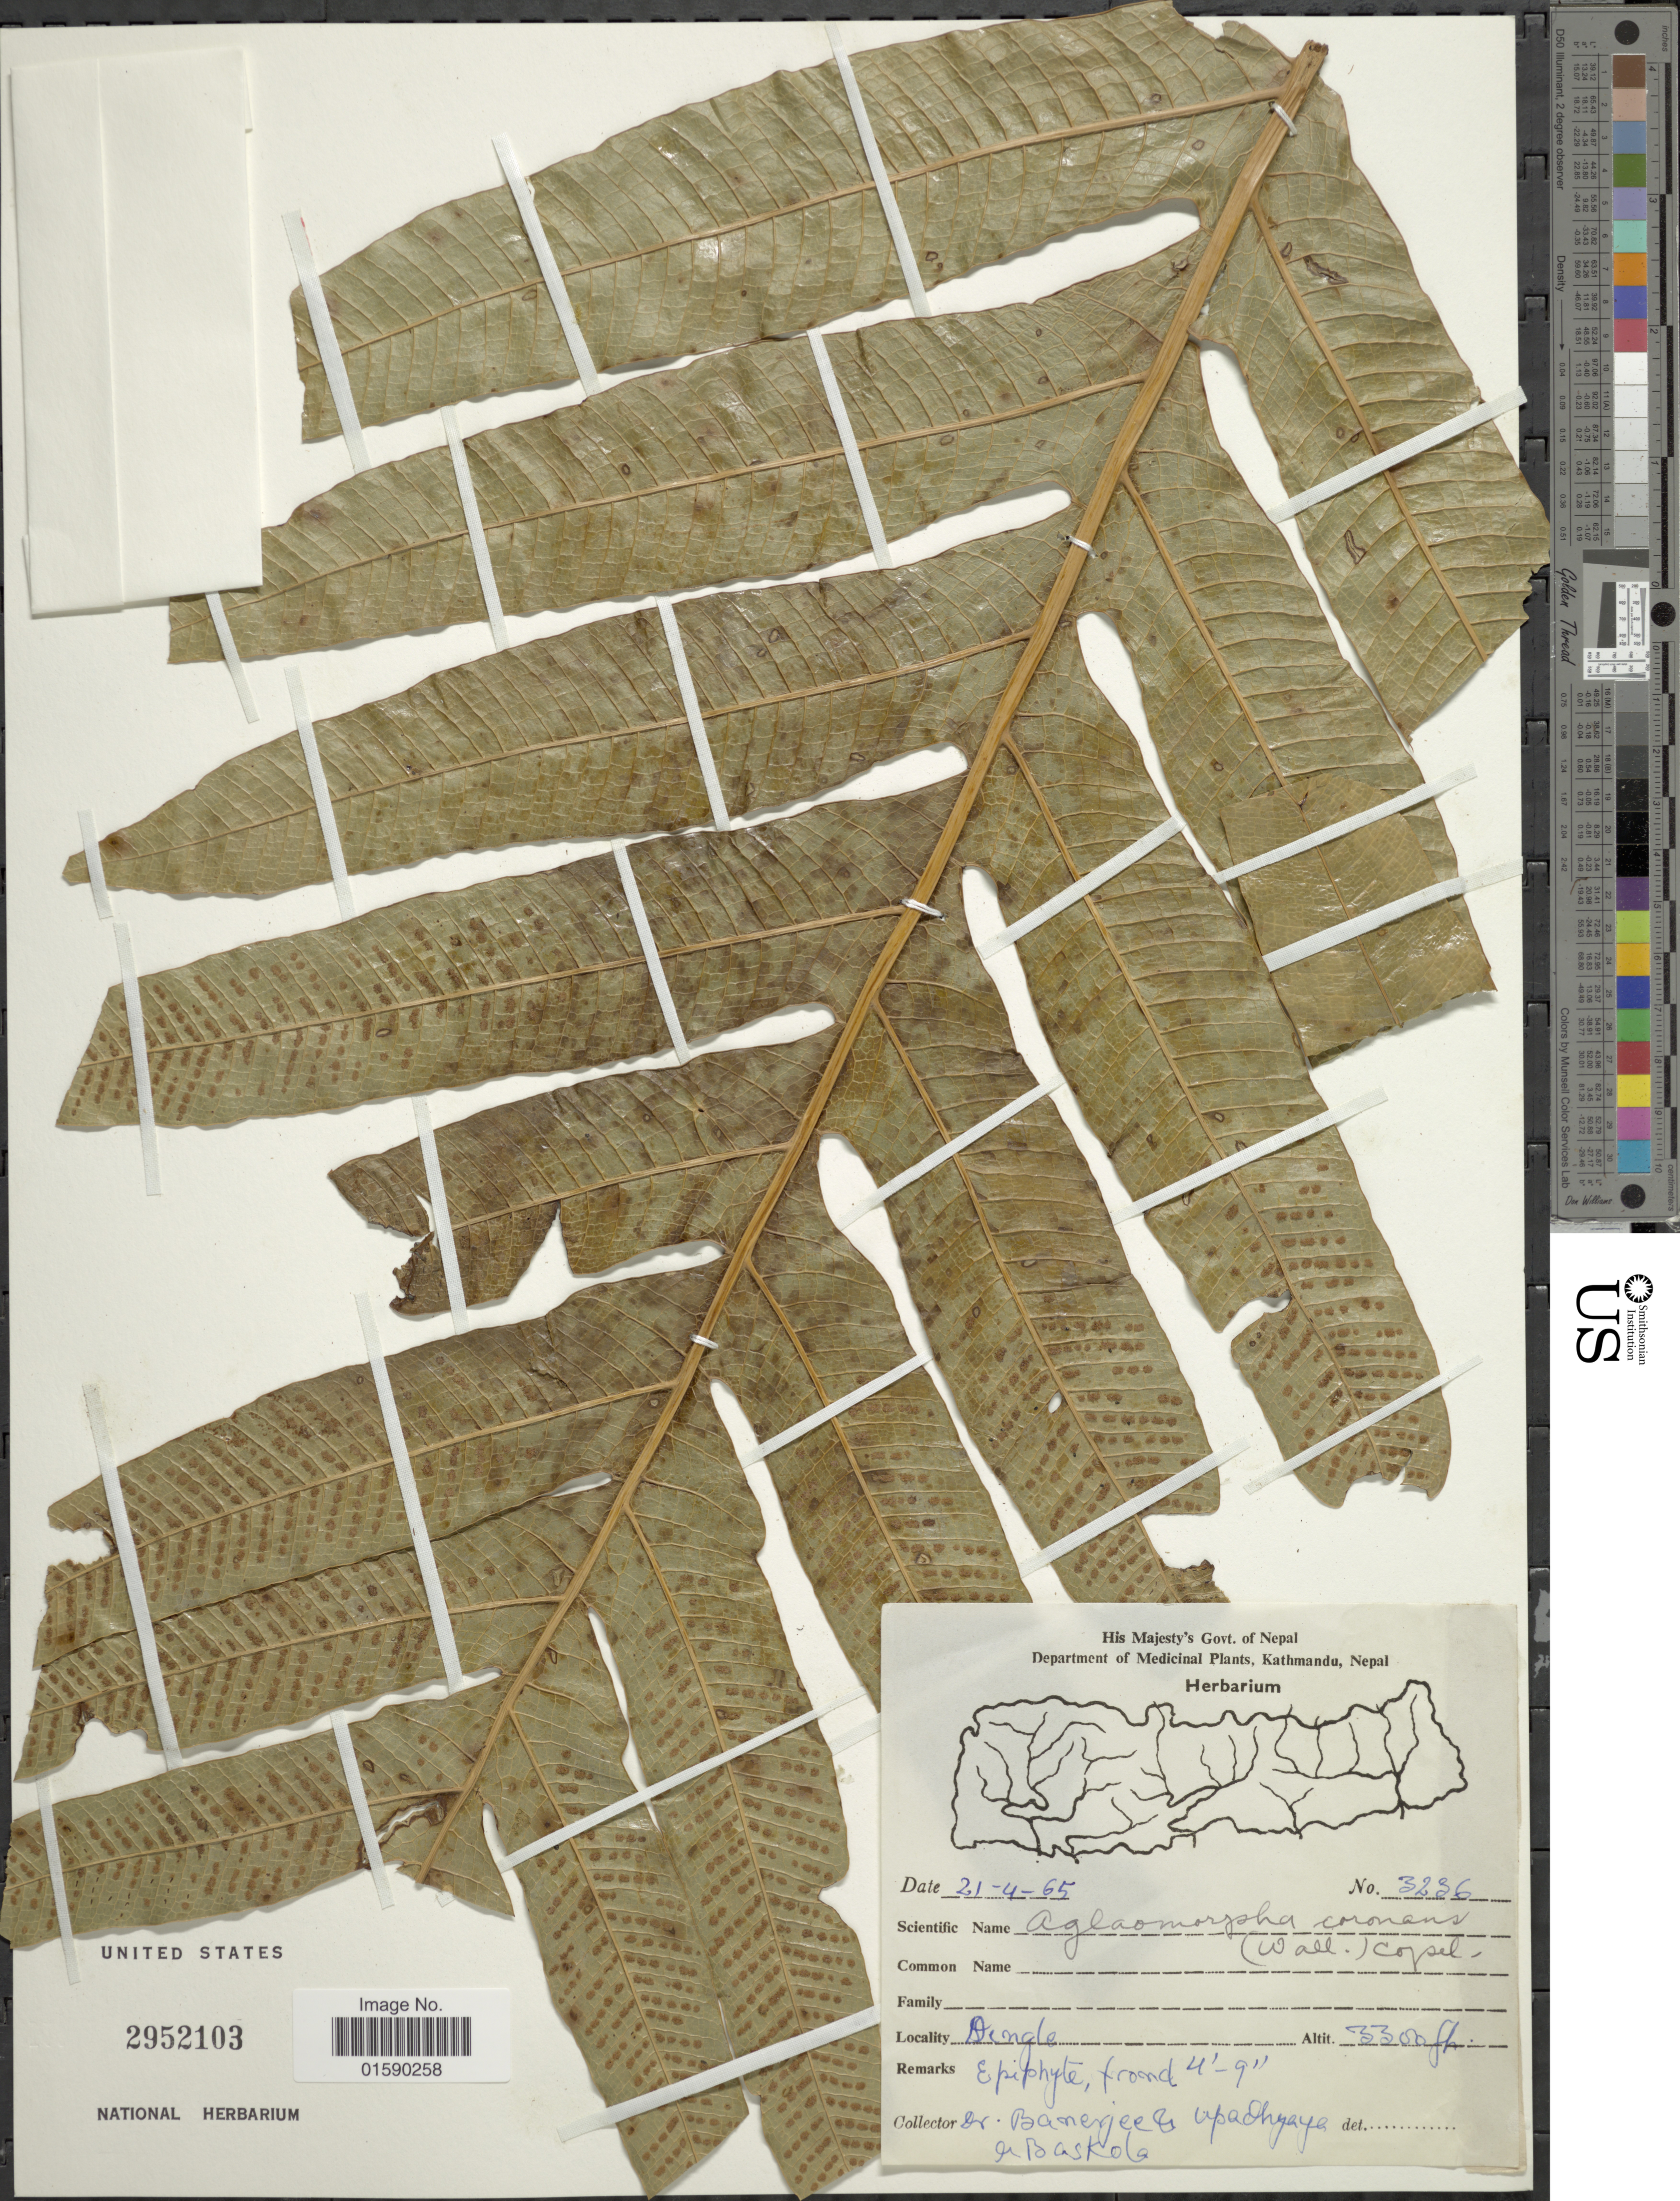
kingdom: Plantae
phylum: Tracheophyta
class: Polypodiopsida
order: Polypodiales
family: Polypodiaceae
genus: Aglaomorpha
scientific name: Aglaomorpha coronans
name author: (Wall. ex Mett.) Copel.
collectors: -. Banerjee, Upadhyay, -- & Baskola, --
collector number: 3236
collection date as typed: Transcribed d/m/y: 21/4/65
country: Nepal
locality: Dingle.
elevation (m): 1006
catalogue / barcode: US 2952103